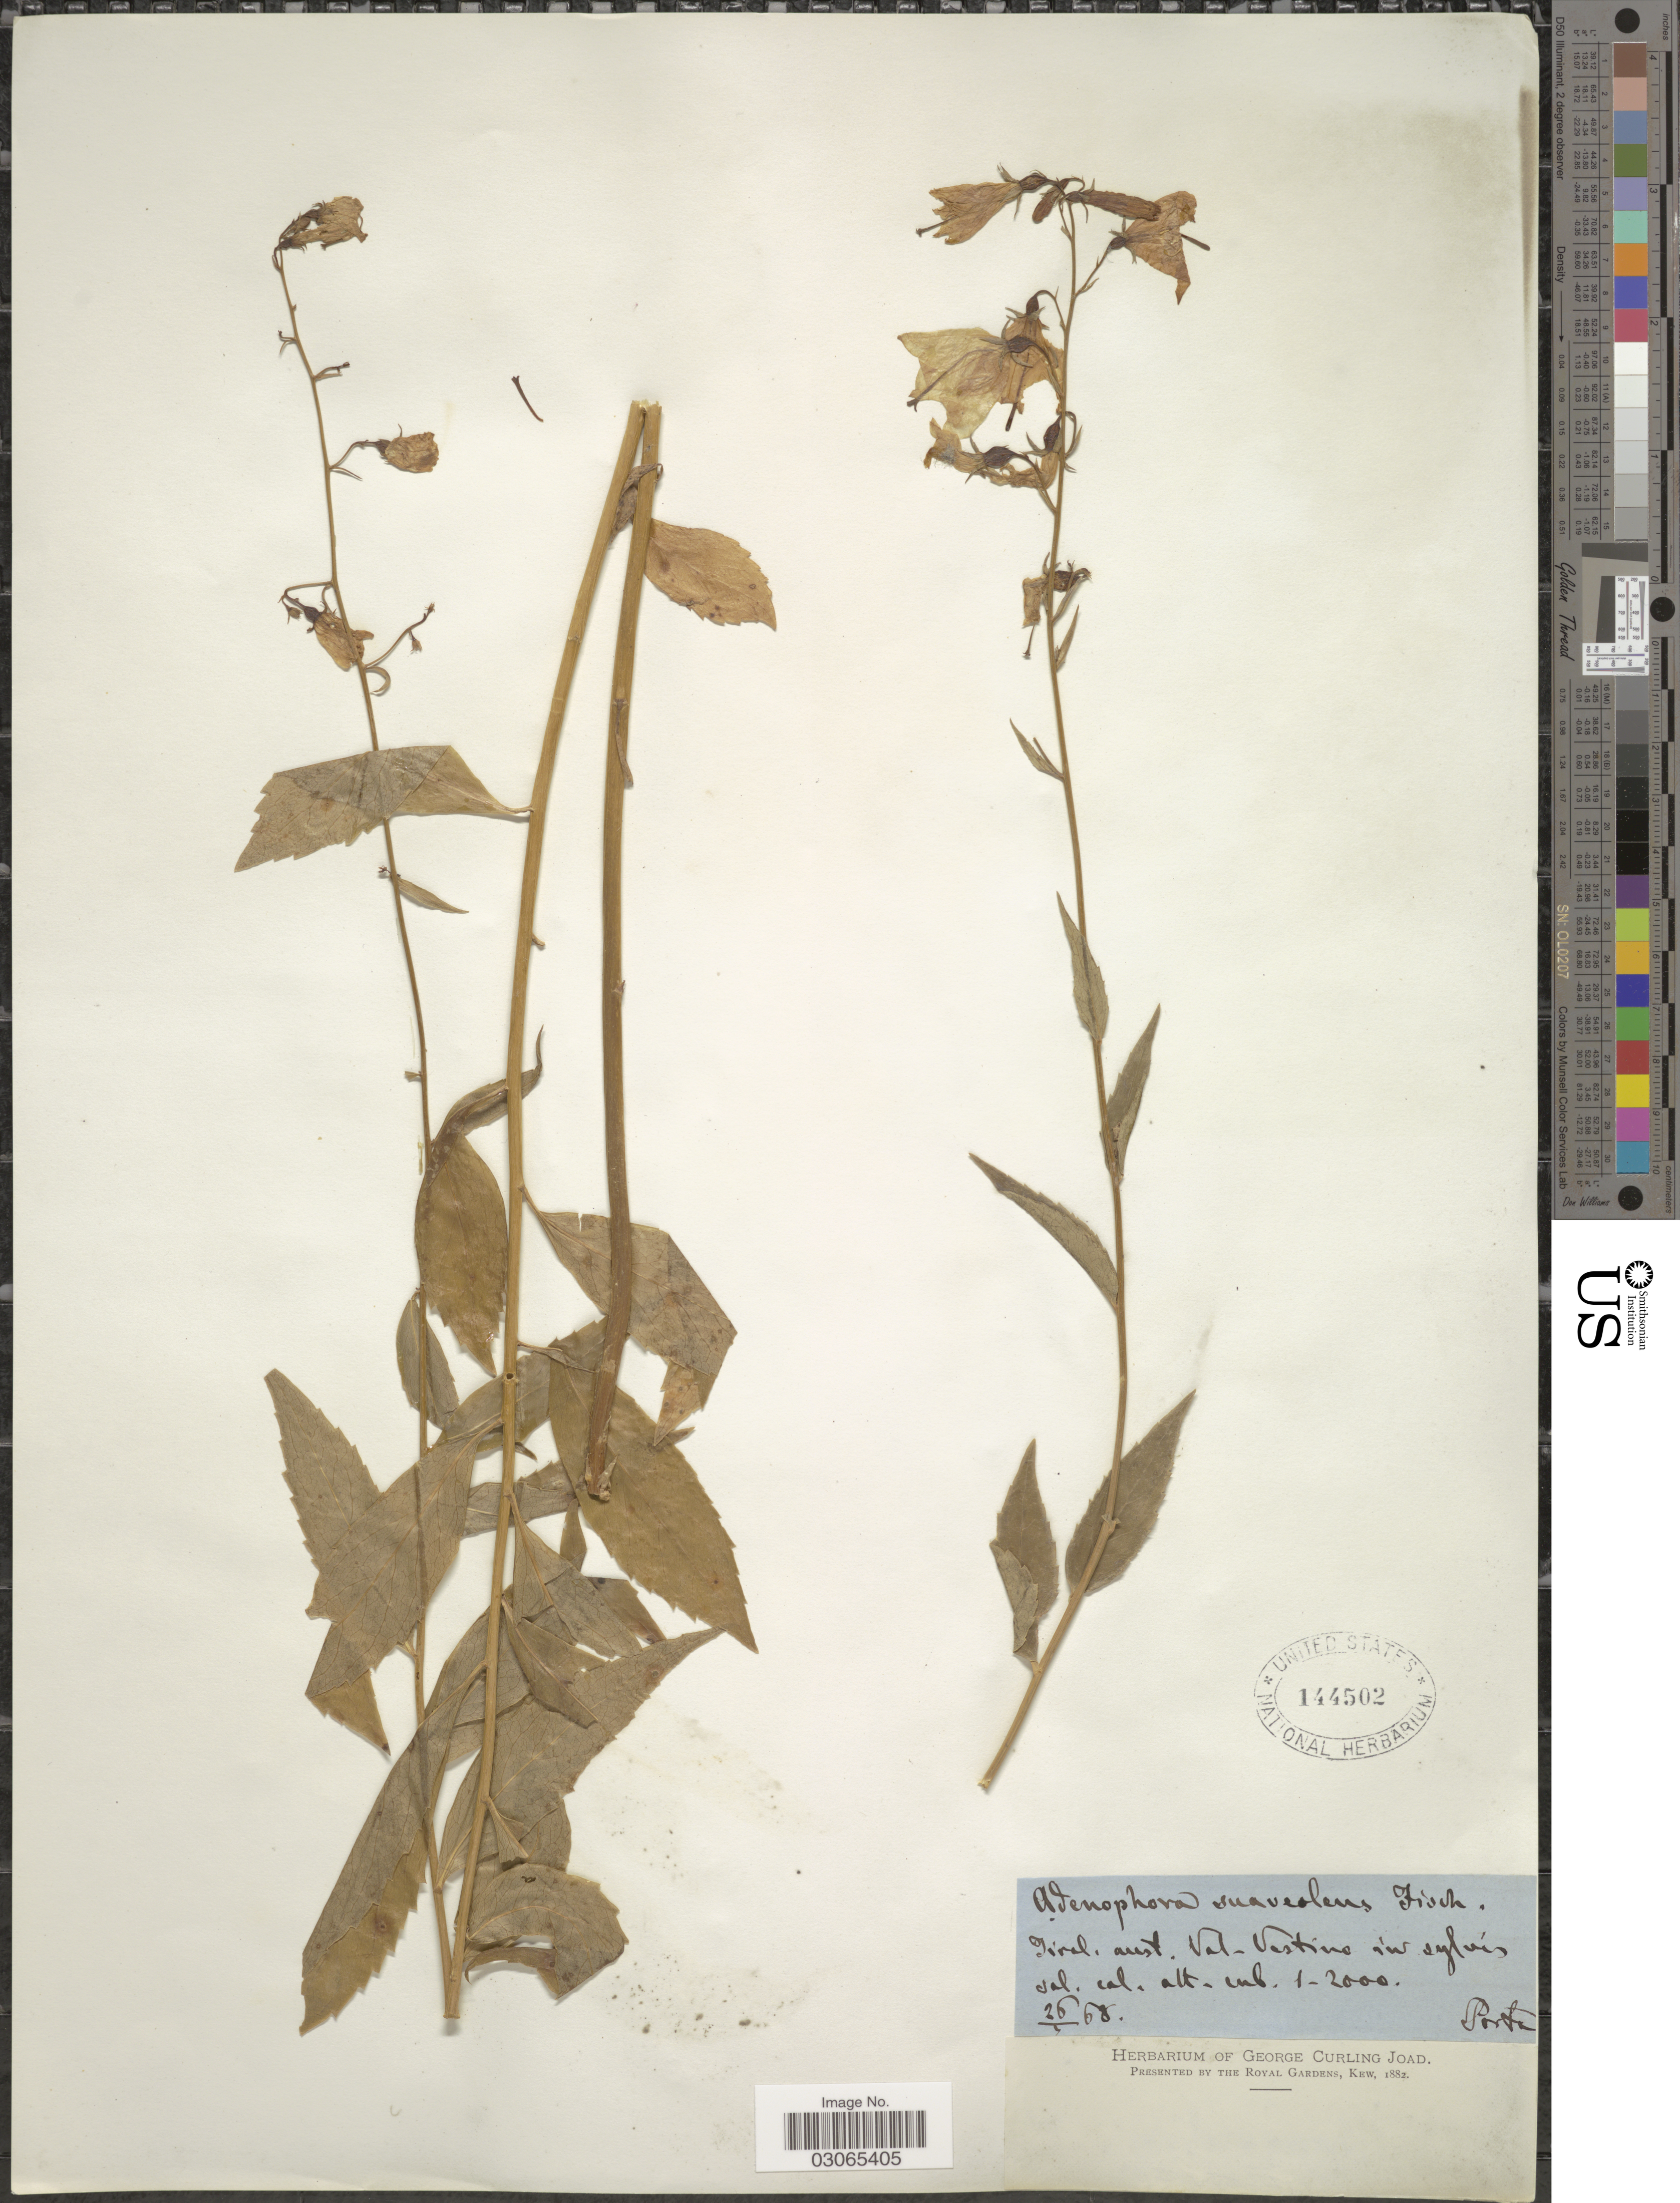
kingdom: Plantae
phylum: Tracheophyta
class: Magnoliopsida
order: Asterales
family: Campanulaceae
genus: Adenophora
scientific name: Adenophora suaveolens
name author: (Schrad. ex Hornem.) Rchb.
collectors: -- Porta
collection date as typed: Transcribed d/m/y: 26/4/68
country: Italy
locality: Tirol austr. Val-Vestino in sylvis.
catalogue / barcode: US 144502